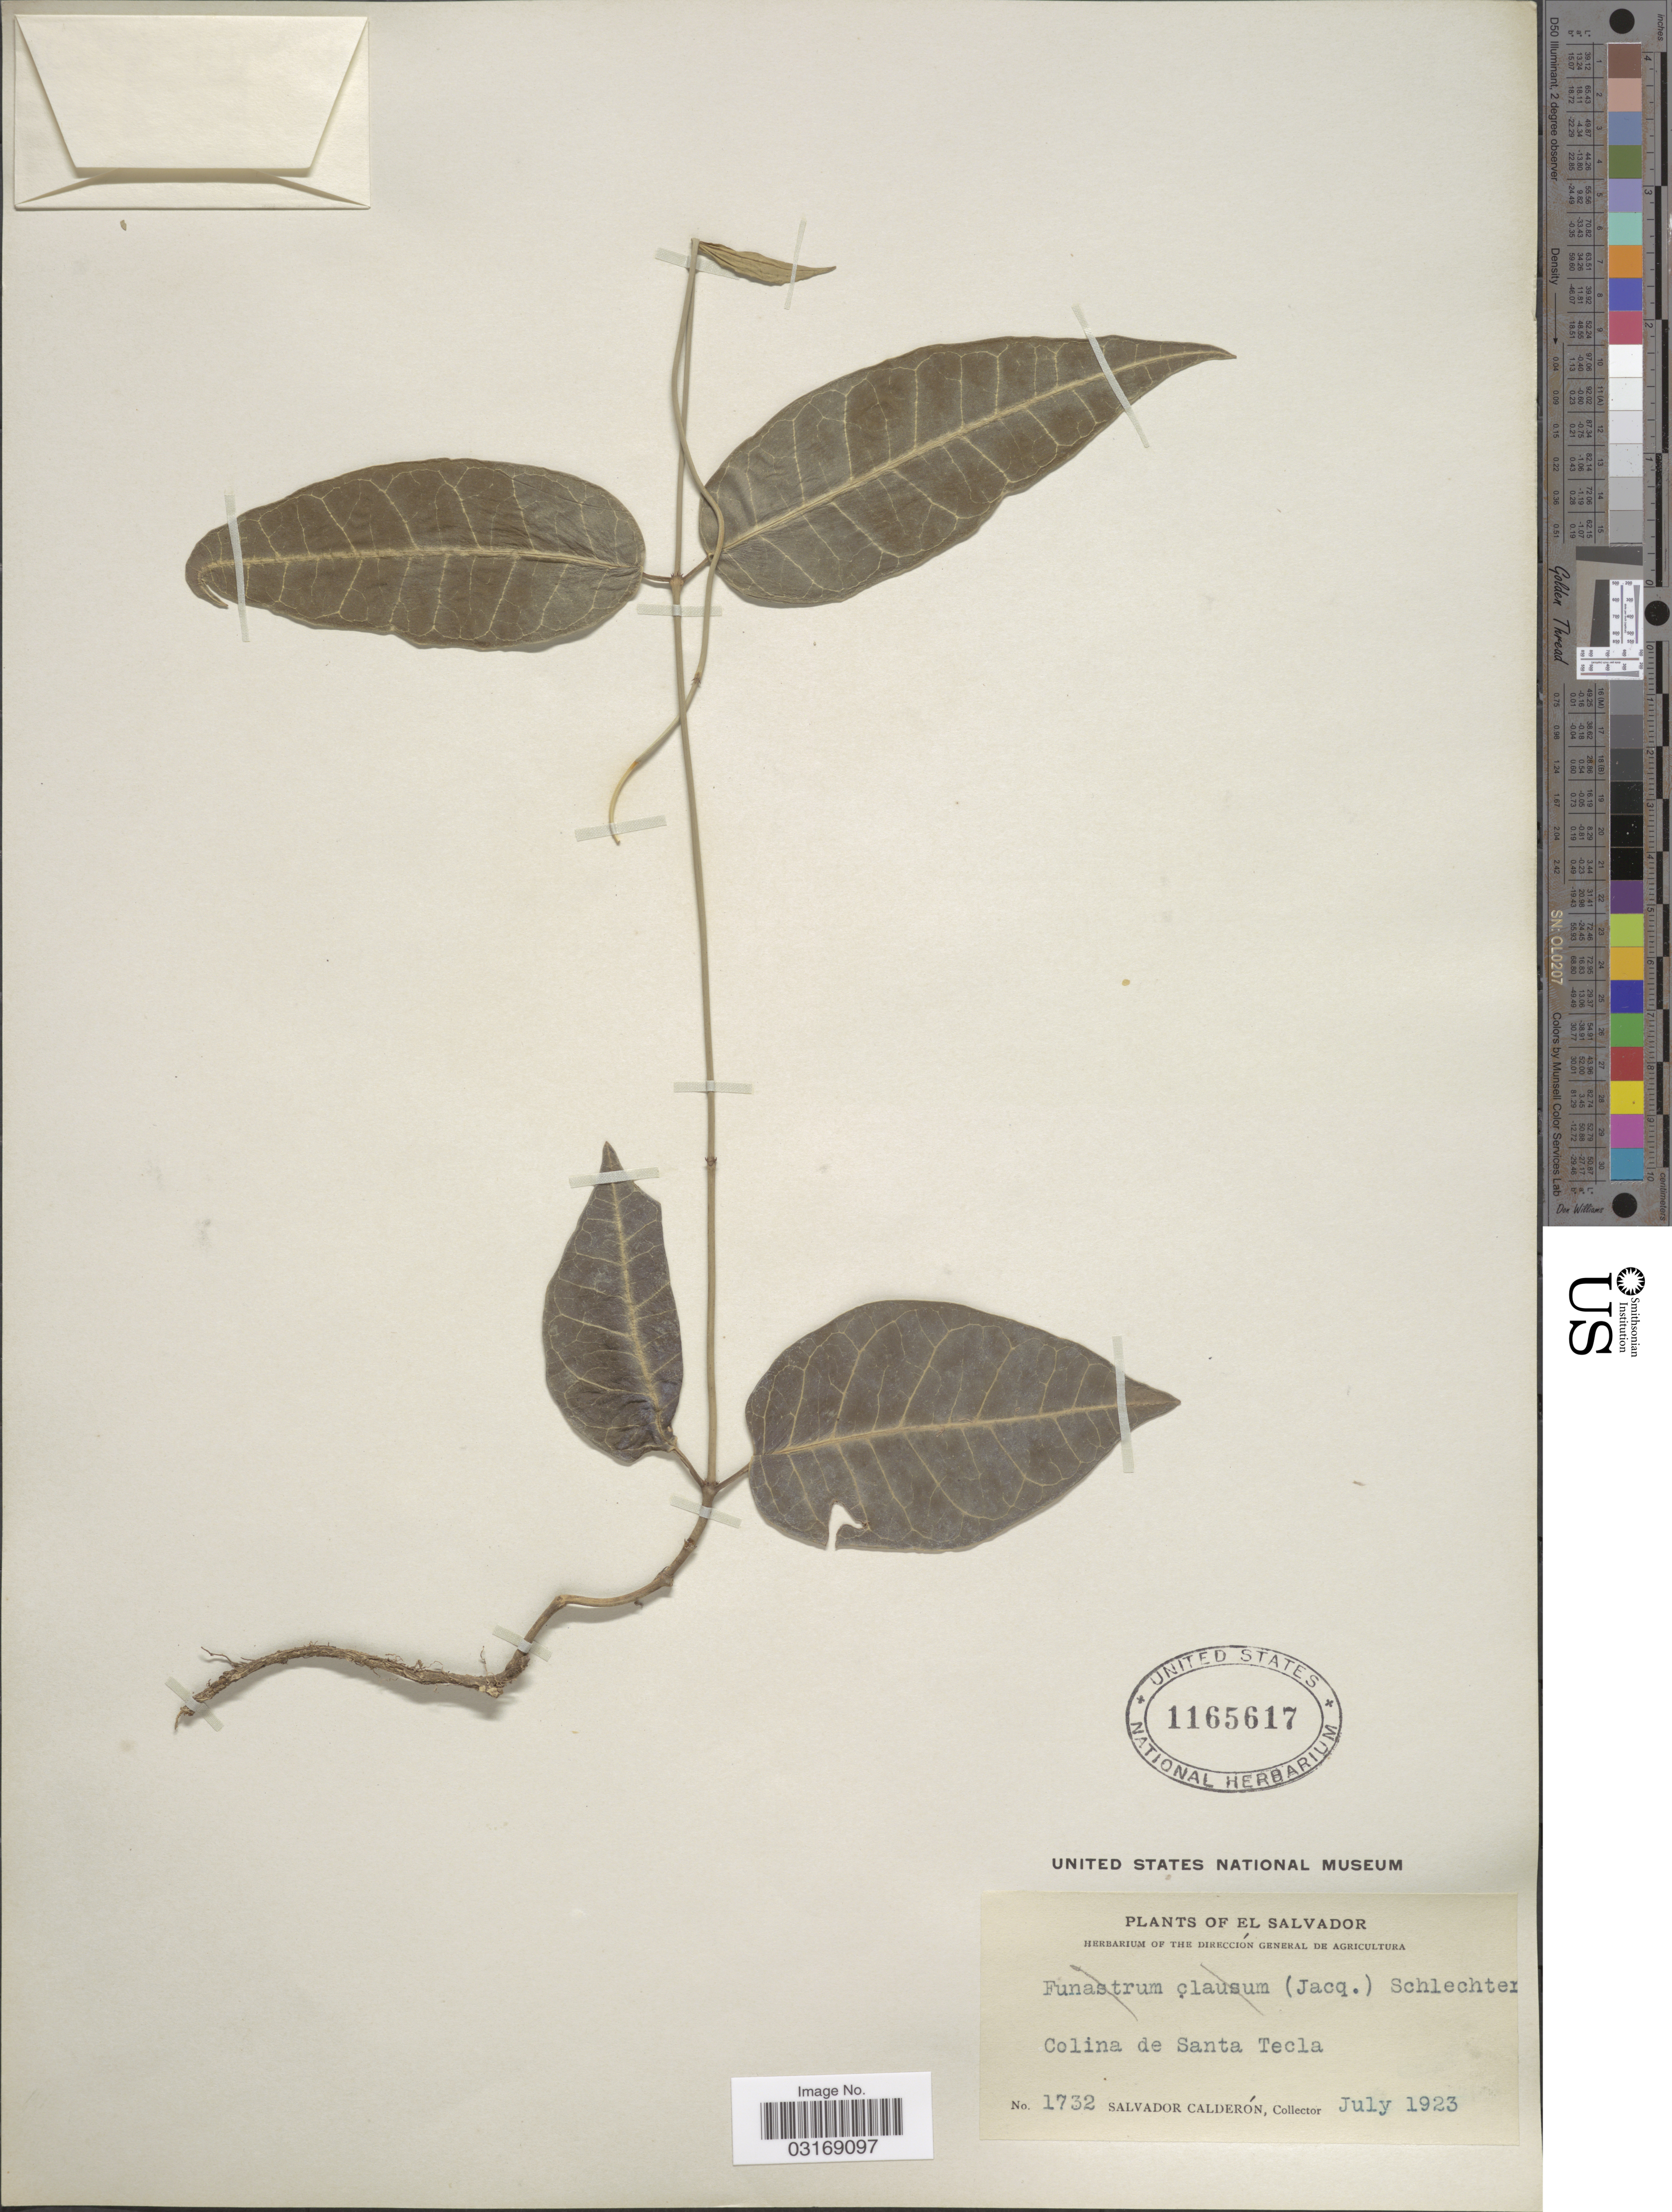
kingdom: Plantae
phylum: Tracheophyta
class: Magnoliopsida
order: Gentianales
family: Apocynaceae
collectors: S. Calderón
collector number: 1732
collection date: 1923-07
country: El Salvador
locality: Colina de Santa Tecla.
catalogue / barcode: US 1165617